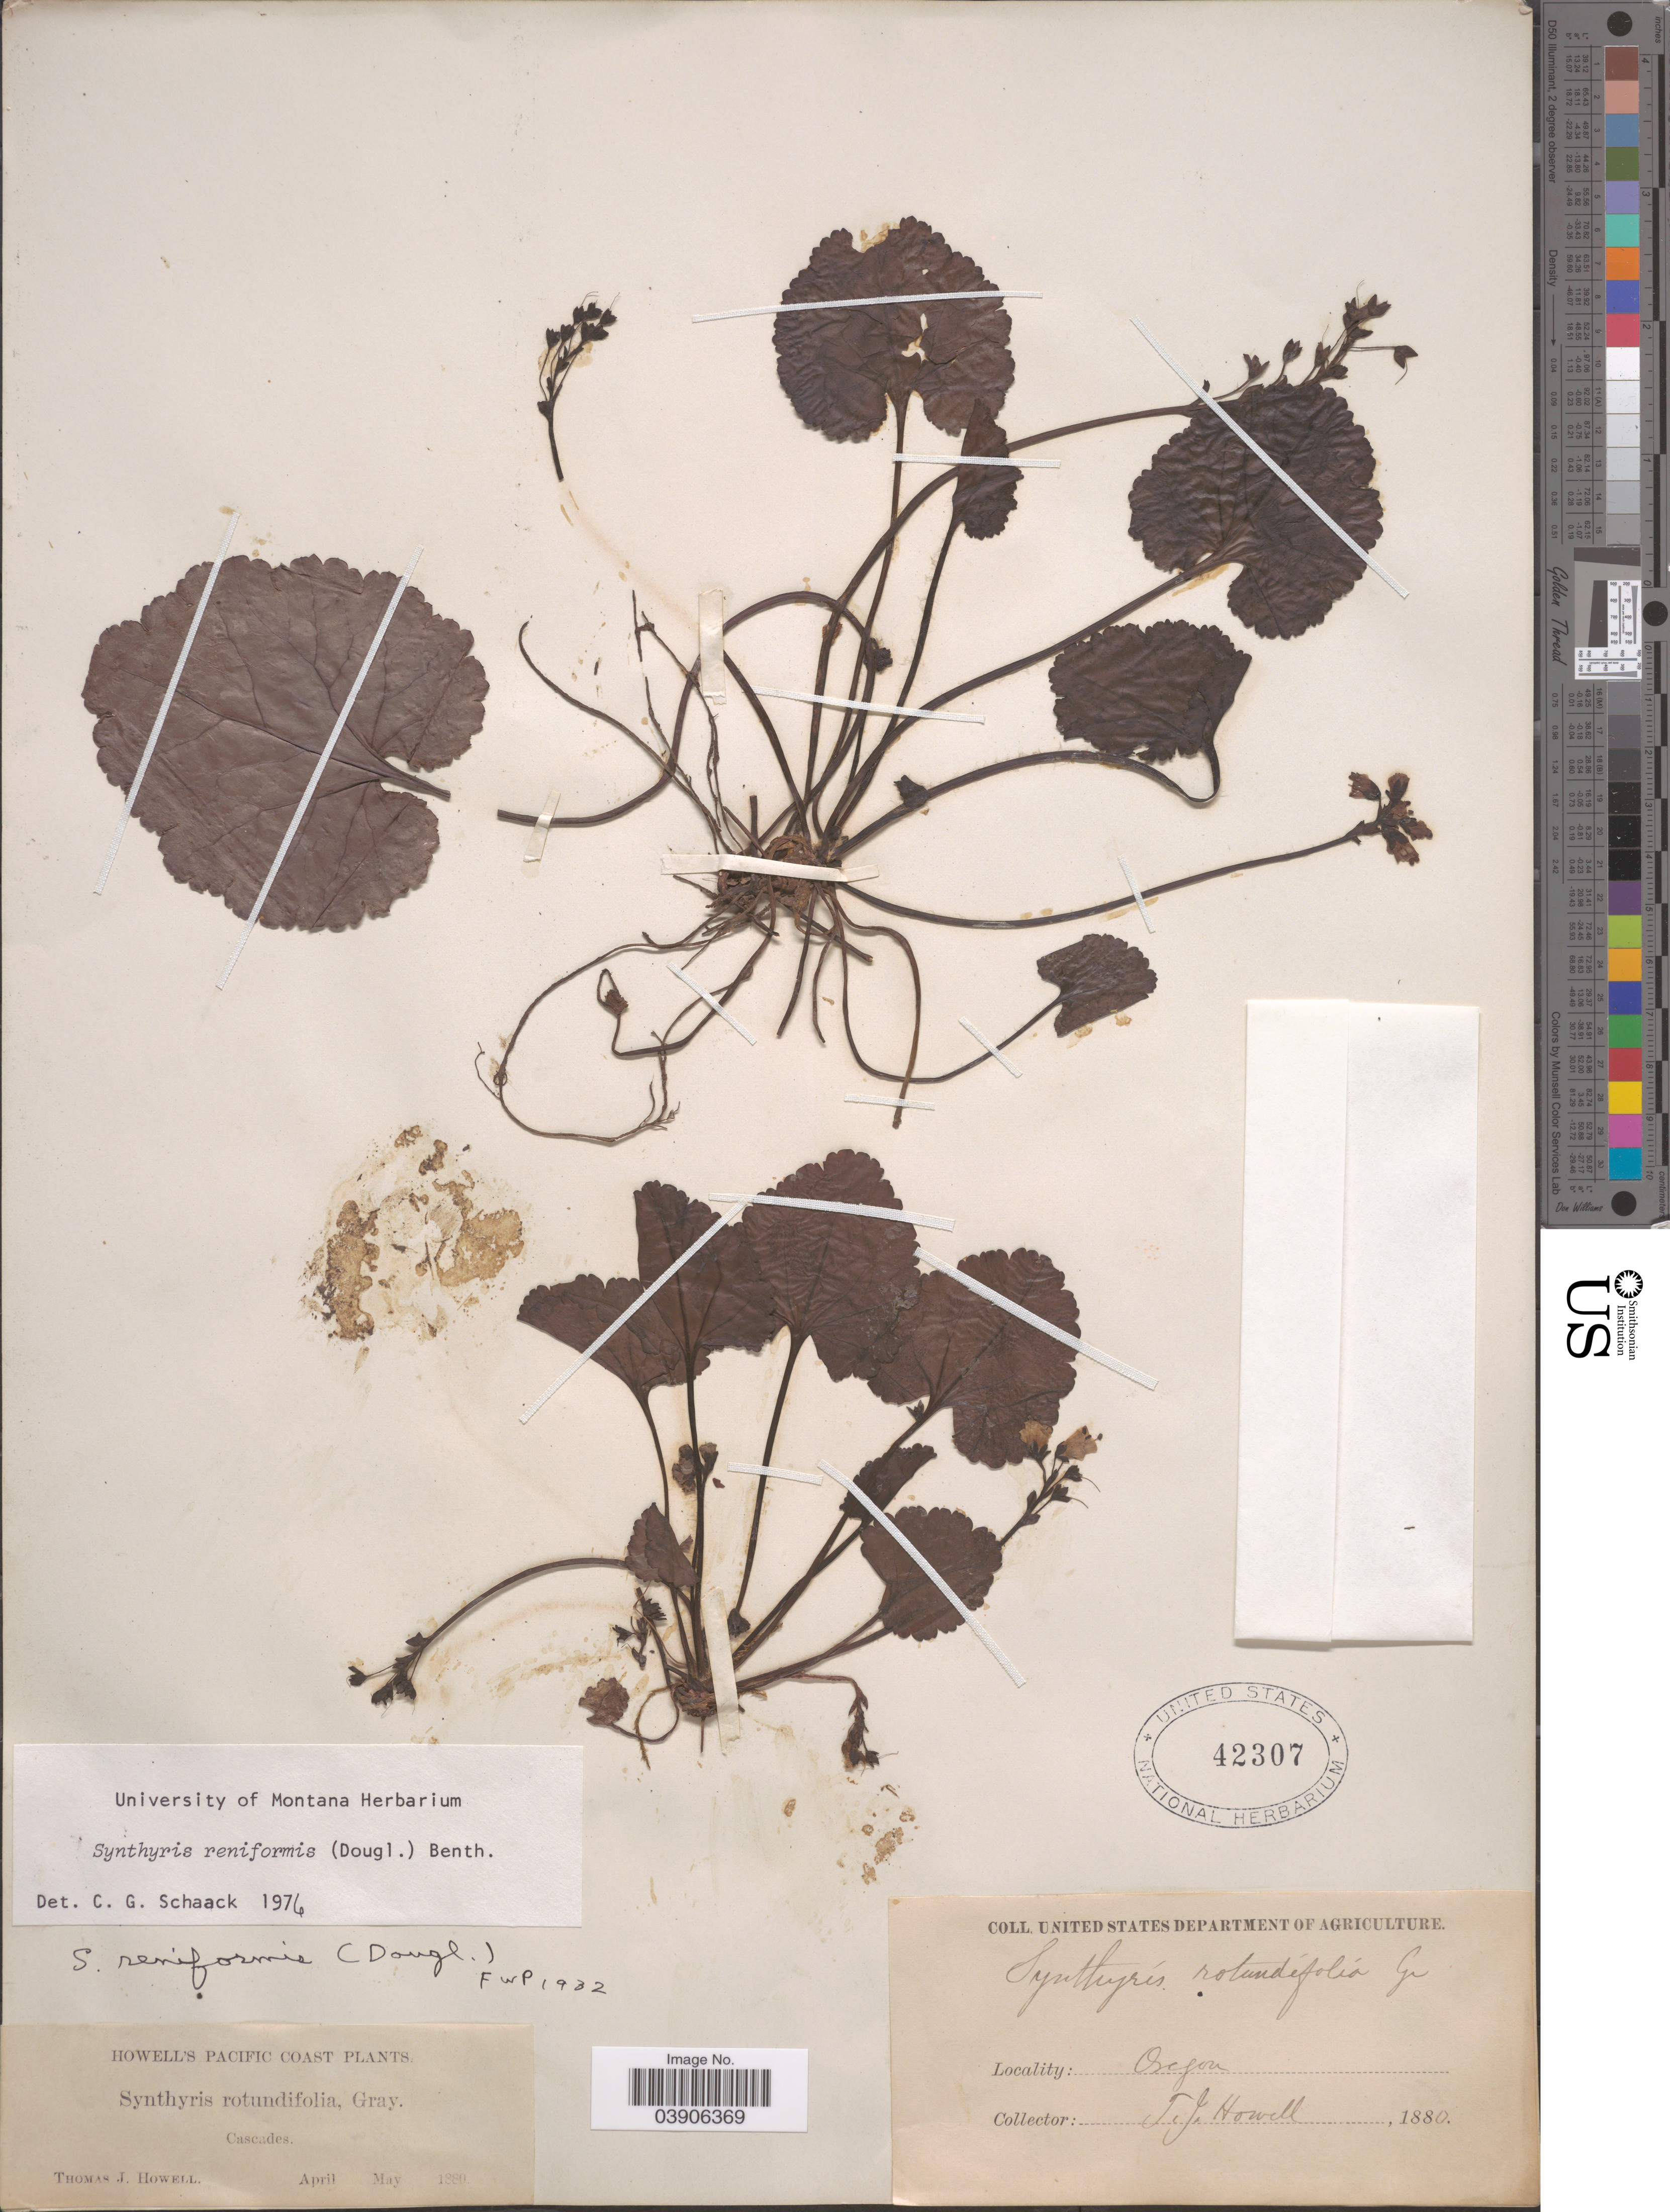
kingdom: Plantae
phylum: Tracheophyta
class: Magnoliopsida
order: Lamiales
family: Plantaginaceae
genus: Synthyris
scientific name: Synthyris reniformis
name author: Benth.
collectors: T. J. Howell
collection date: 1880-04/1880-05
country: United States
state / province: Oregon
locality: Pacific Coast. Cascades.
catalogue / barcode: US 42307